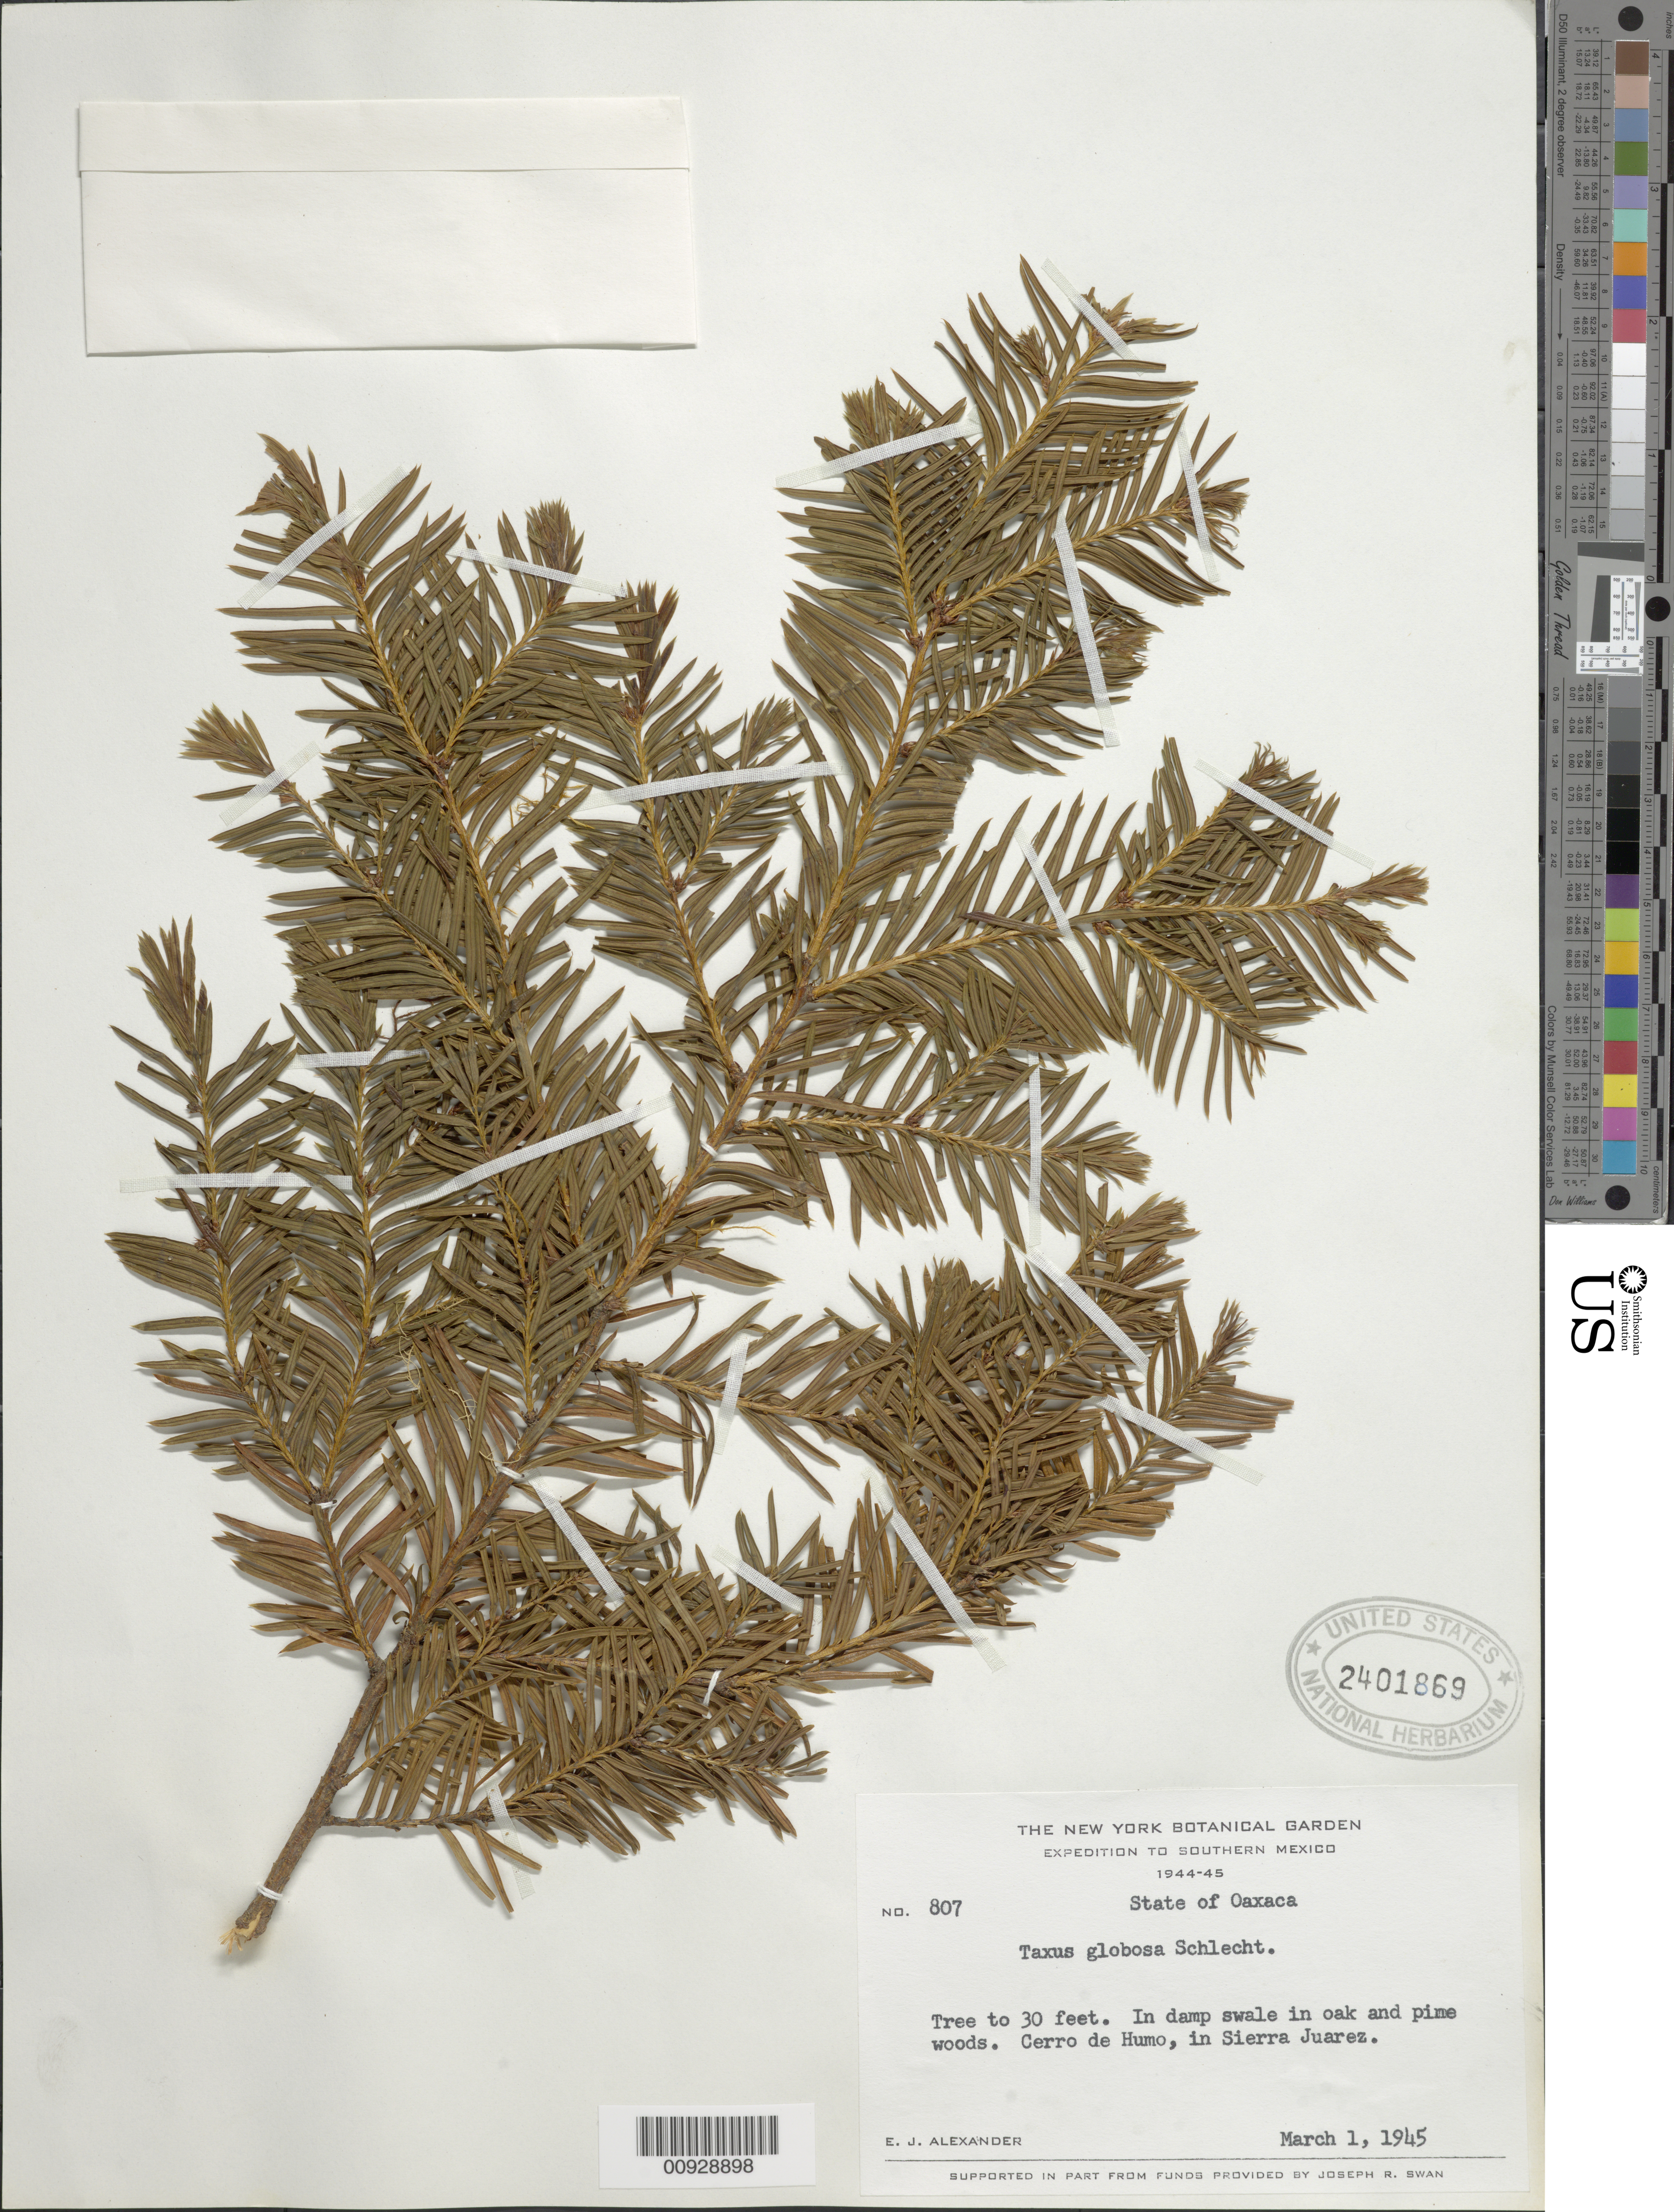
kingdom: Plantae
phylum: Tracheophyta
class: Pinopsida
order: Pinales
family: Taxaceae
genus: Taxus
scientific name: Taxus globosa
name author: Schltdl.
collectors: E. J. Alexander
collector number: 807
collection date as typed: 01 Mar 1945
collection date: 1945-03-01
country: Mexico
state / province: Oaxaca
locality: Cerro de Humo, in Sierra Juárez.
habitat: In damp swale in oak and pine woods.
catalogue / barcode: US 2401869